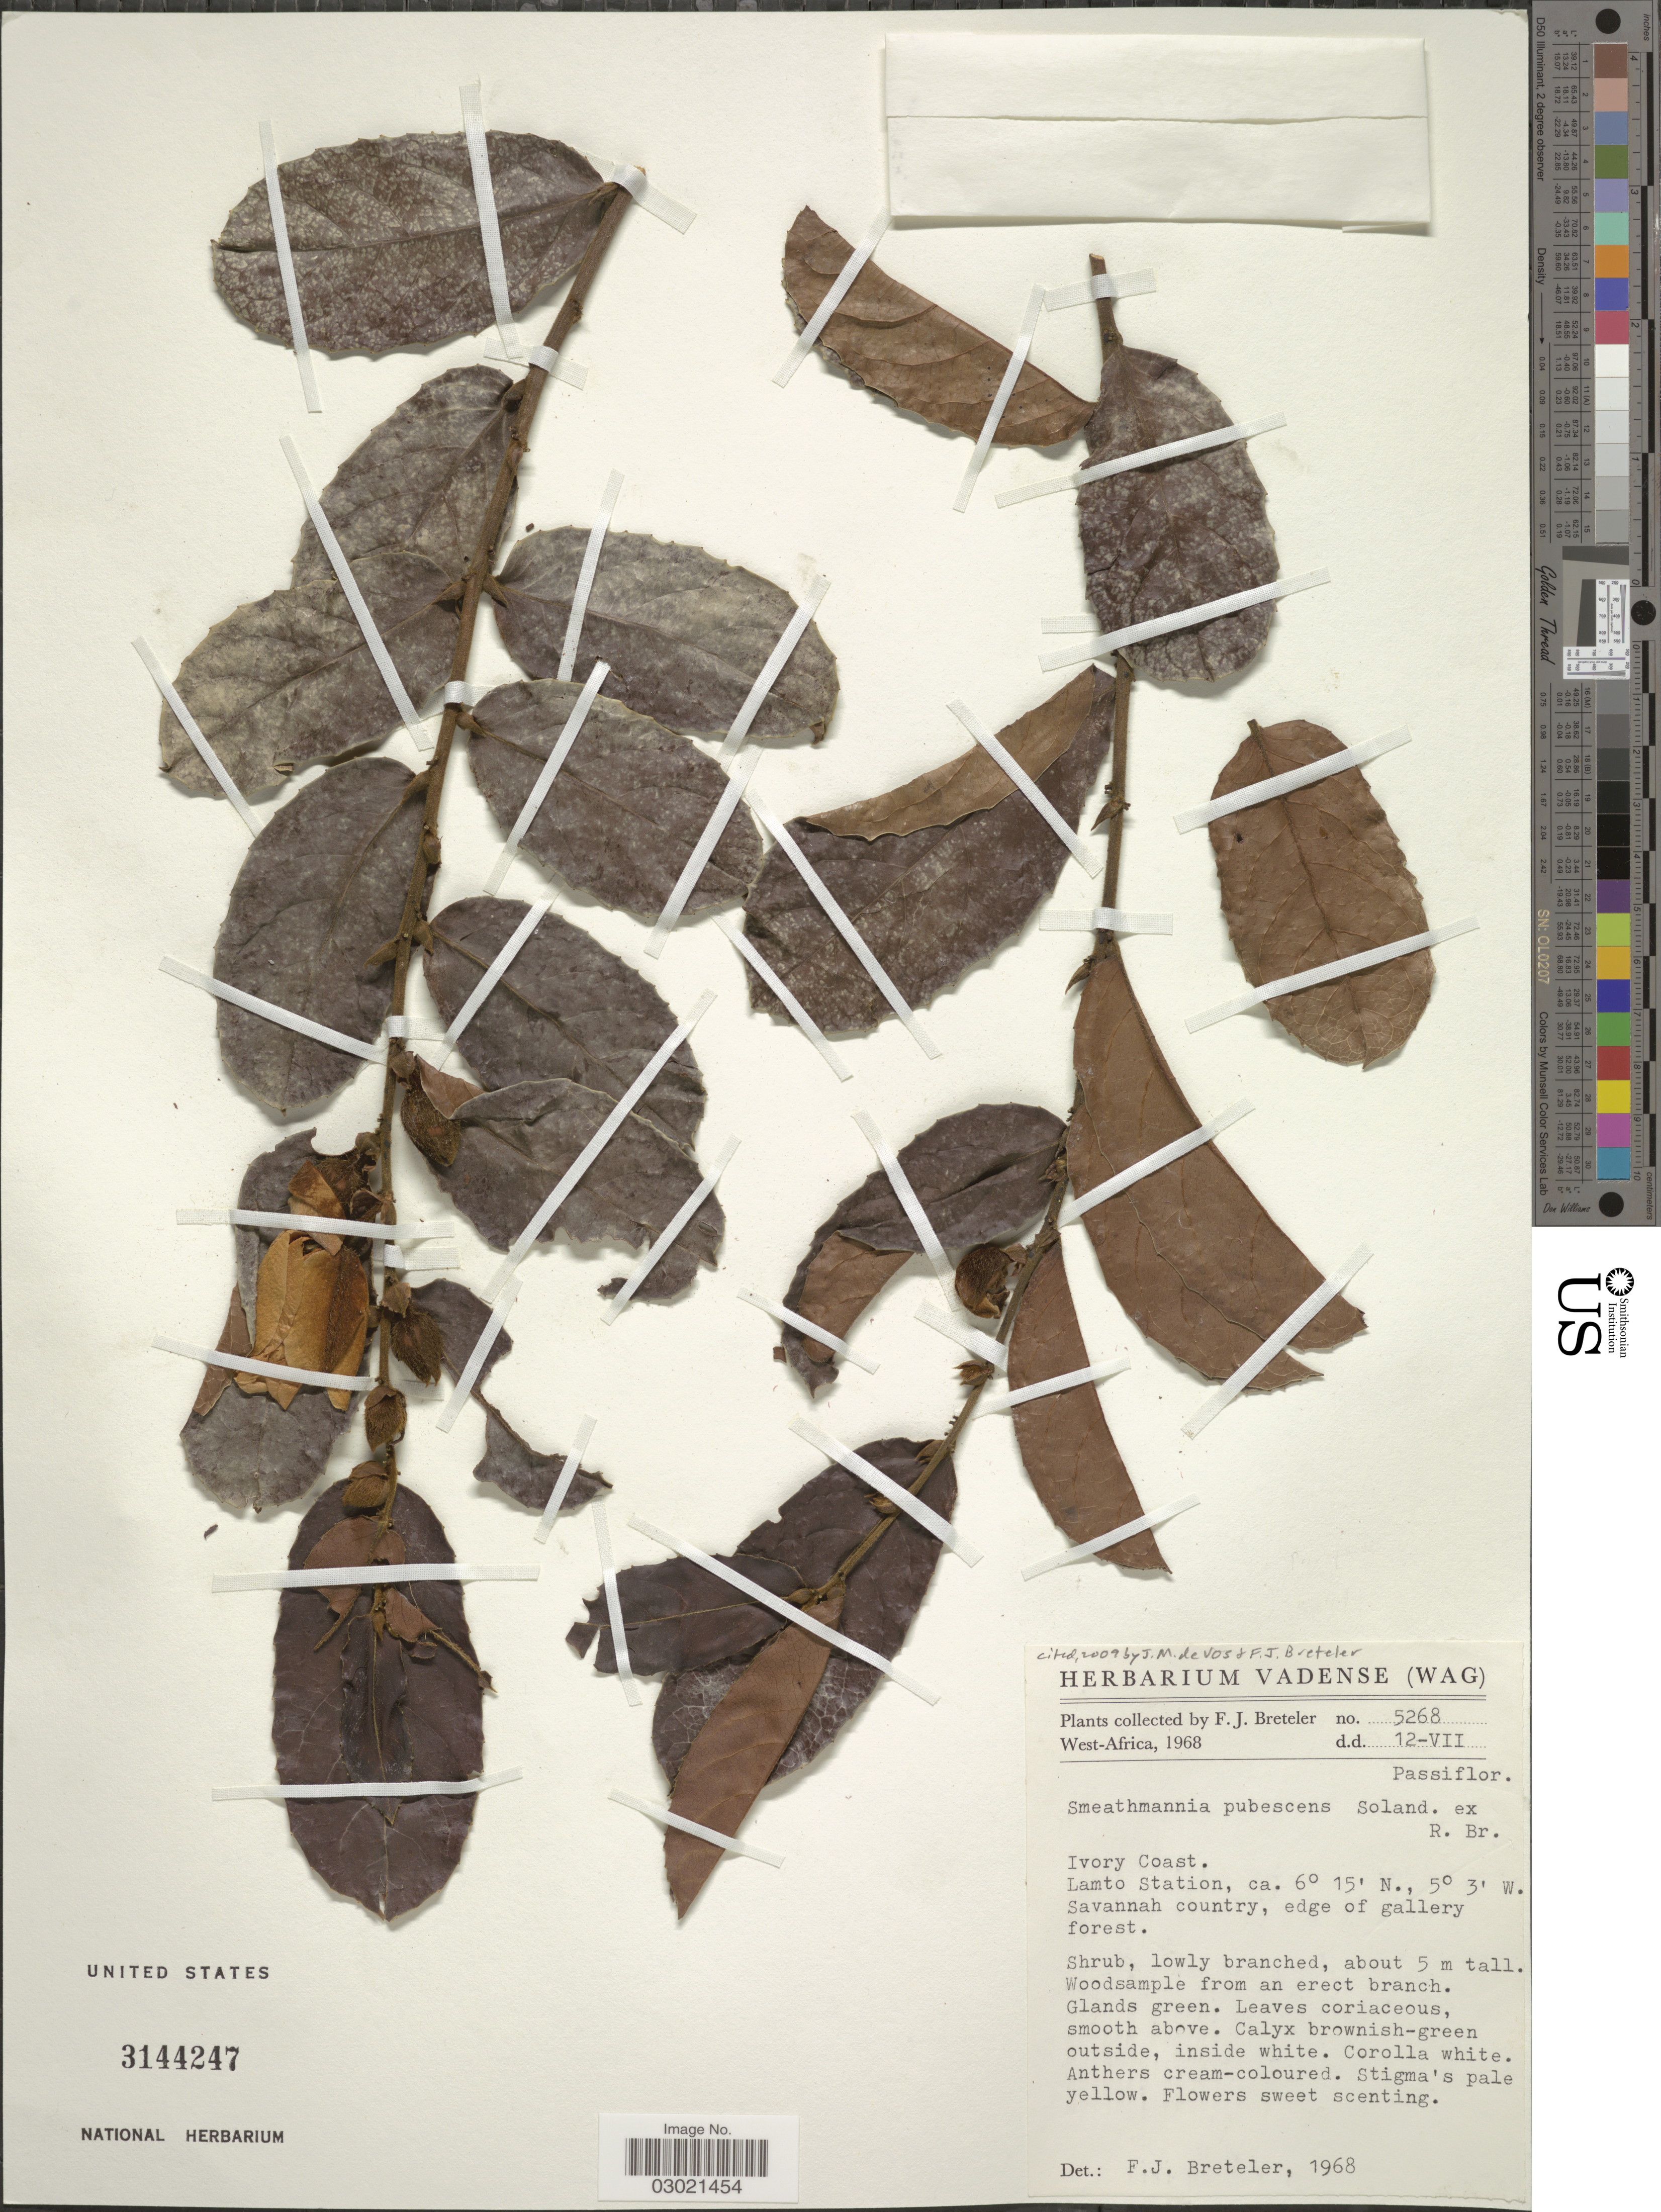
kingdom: Plantae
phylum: Tracheophyta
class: Magnoliopsida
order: Malpighiales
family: Passifloraceae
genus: Smeathmannia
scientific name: Smeathmannia pubescens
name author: Sol. ex R. Br.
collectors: F. J. Breteler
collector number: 5268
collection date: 1968-07-12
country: Ivory Coast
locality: Lamto Station.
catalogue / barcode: US 3144247